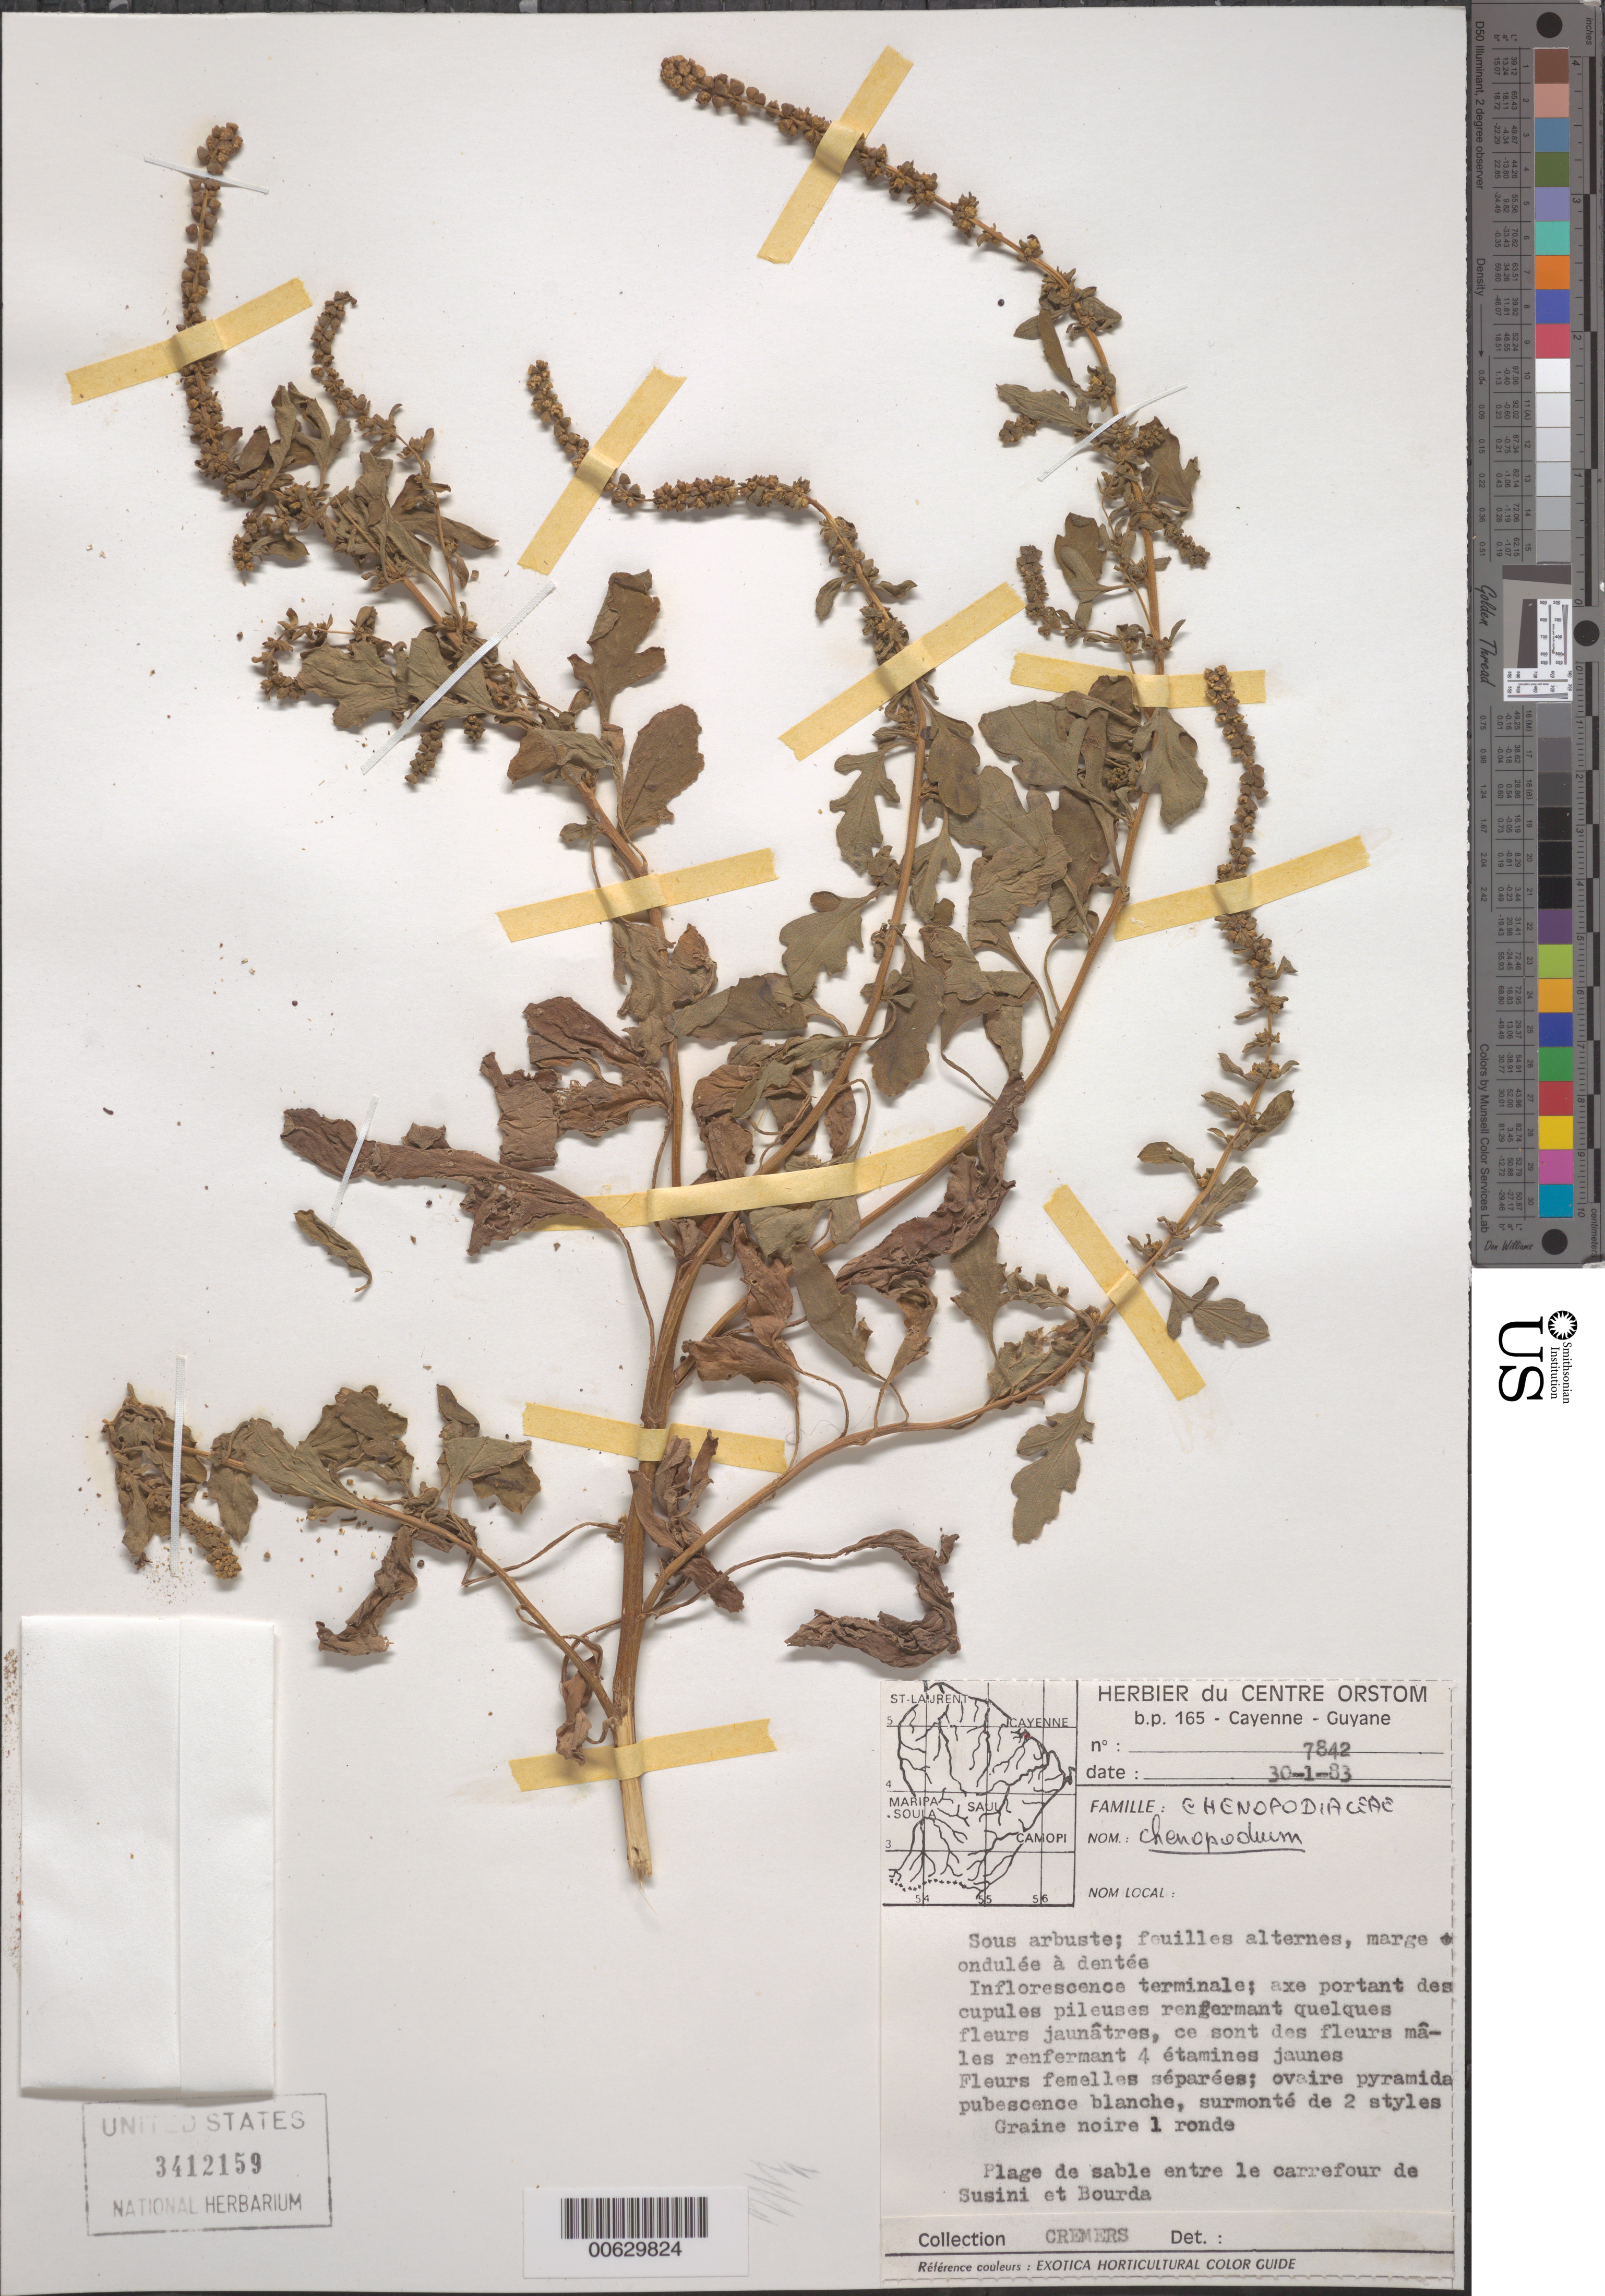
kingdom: Plantae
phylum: Tracheophyta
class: Magnoliopsida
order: Caryophyllales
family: Amaranthaceae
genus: Chenopodium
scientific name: Chenopodium sp.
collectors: G. Cremers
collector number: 7842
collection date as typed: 30-Jan-83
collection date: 1983-01-30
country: French Guiana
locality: Susini-Bourda road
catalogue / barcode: US 3412159